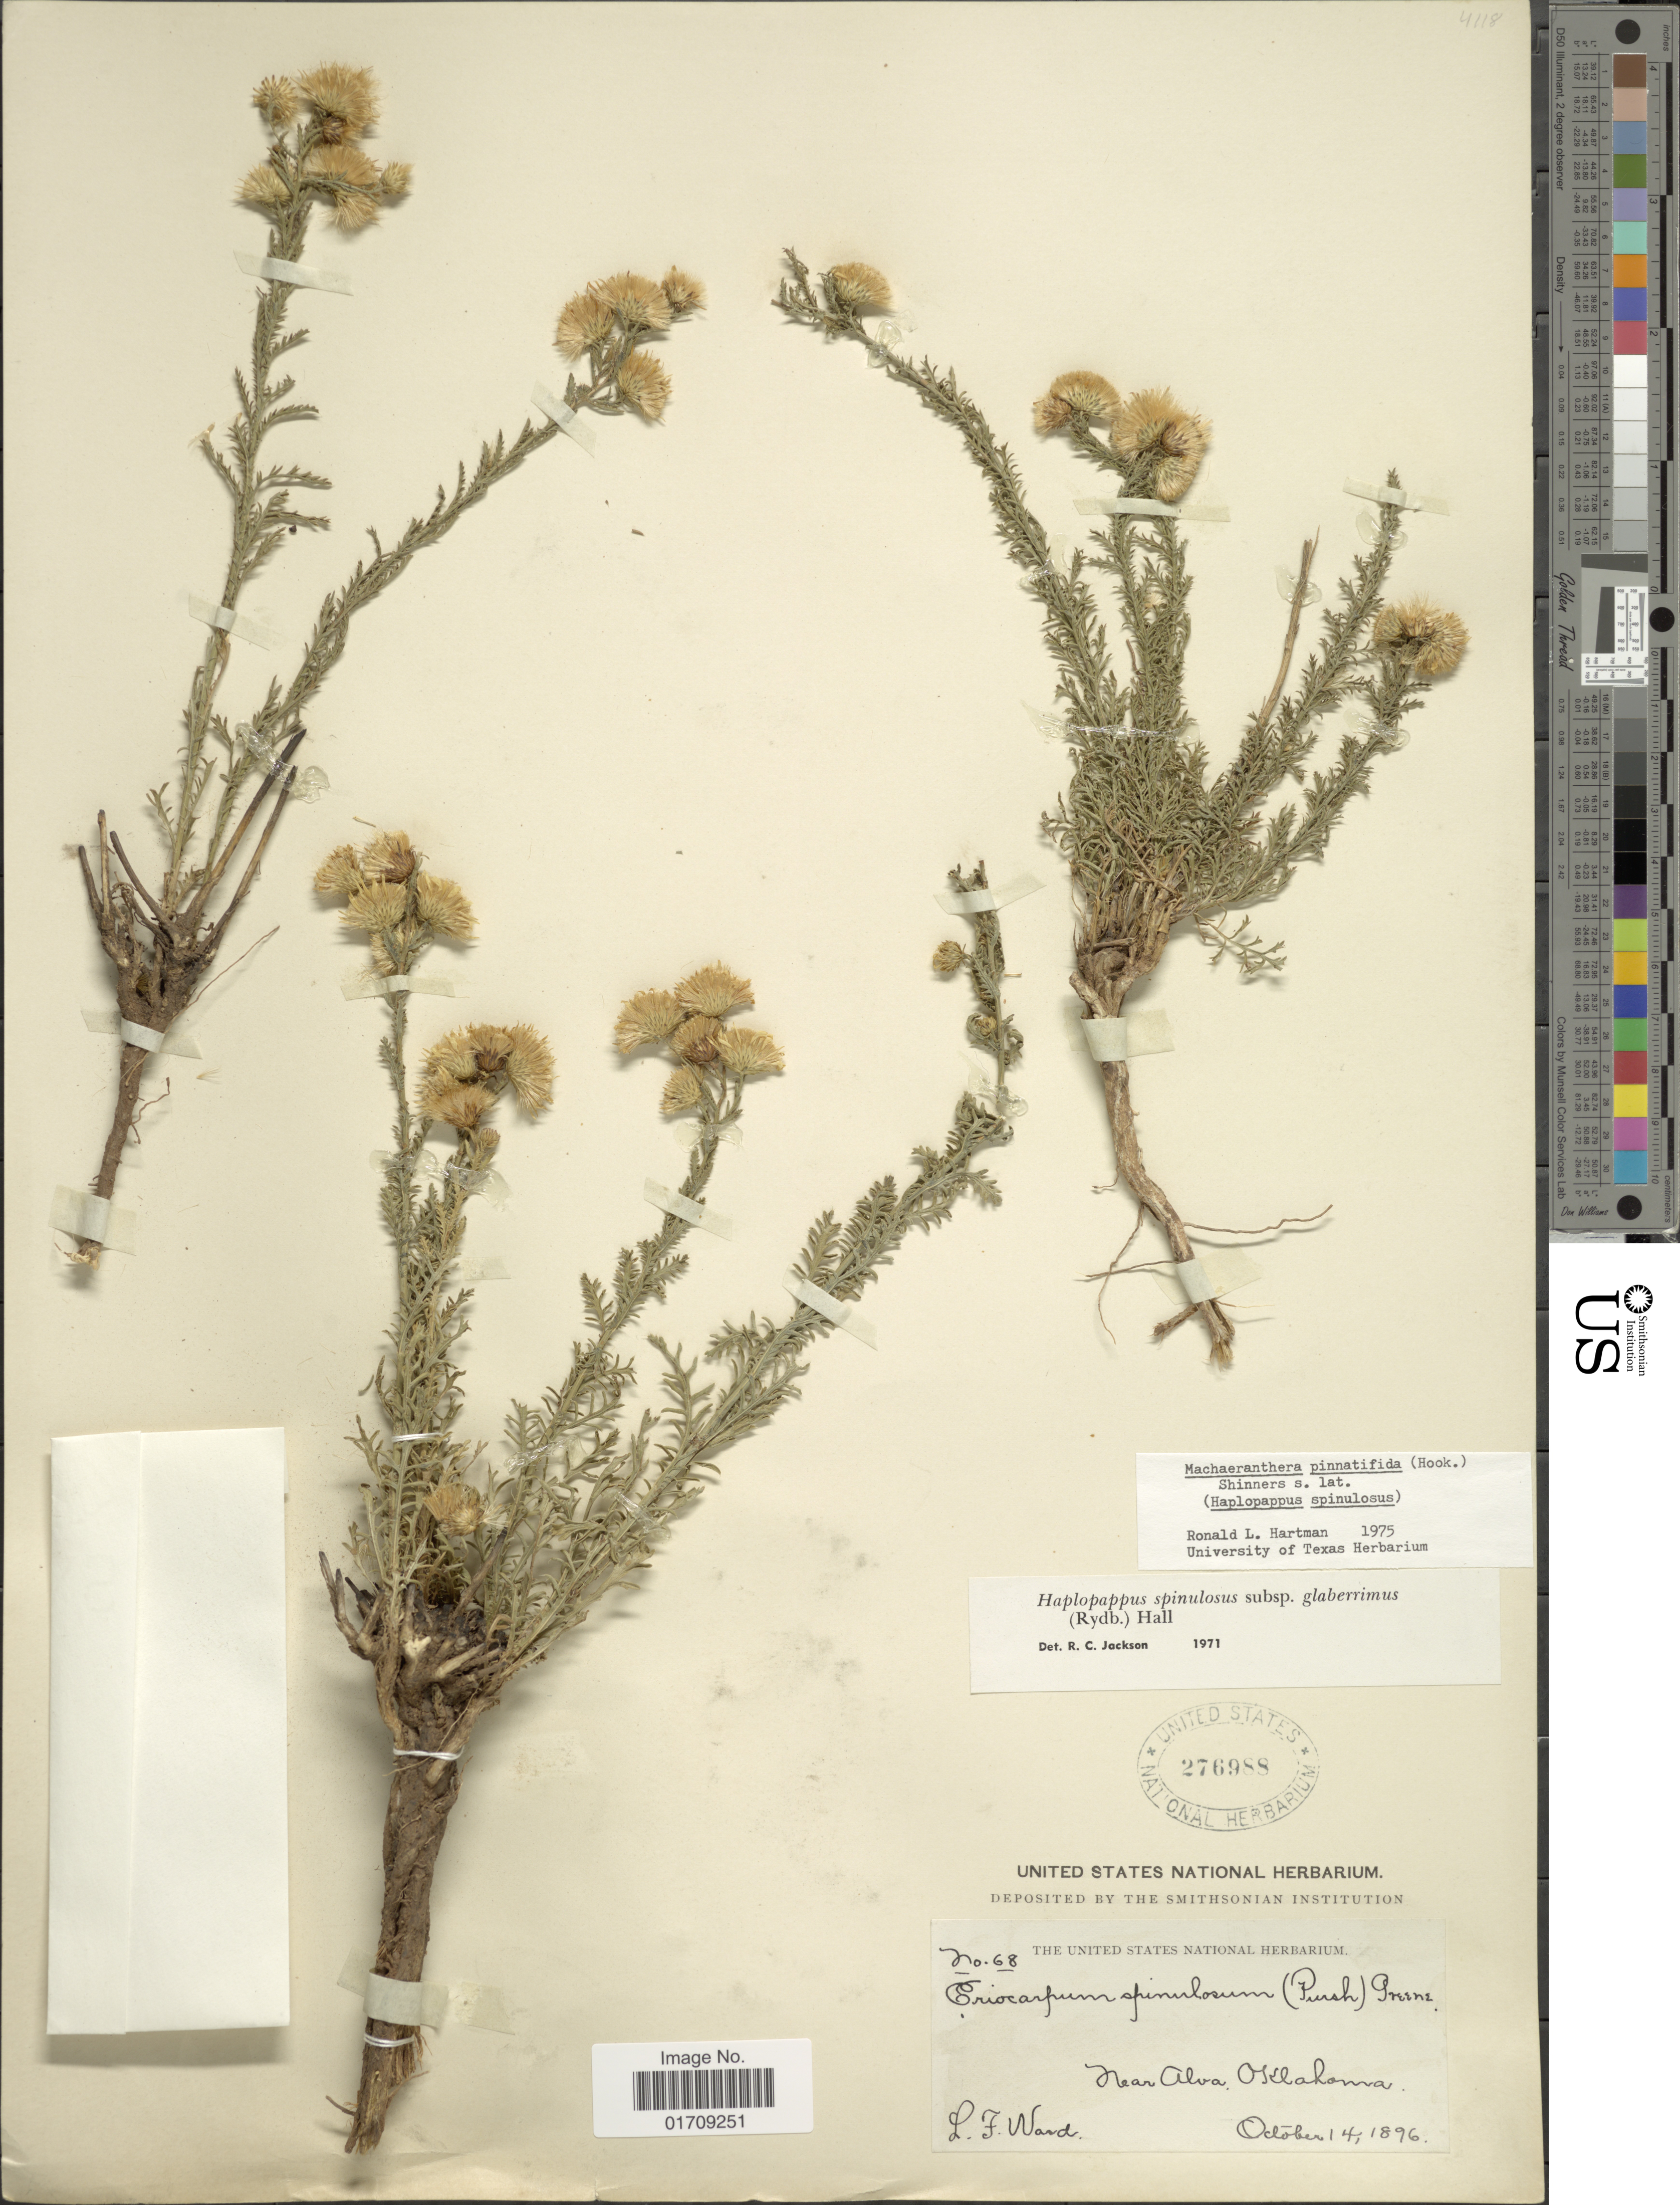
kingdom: Plantae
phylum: Tracheophyta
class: Magnoliopsida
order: Asterales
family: Asteraceae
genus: Machaeranthera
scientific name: Machaeranthera pinnatifida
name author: (Hook.) Shinners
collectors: L. Ward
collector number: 68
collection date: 1896-10-14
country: United States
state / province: Oklahoma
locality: Near Alva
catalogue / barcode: US 276988